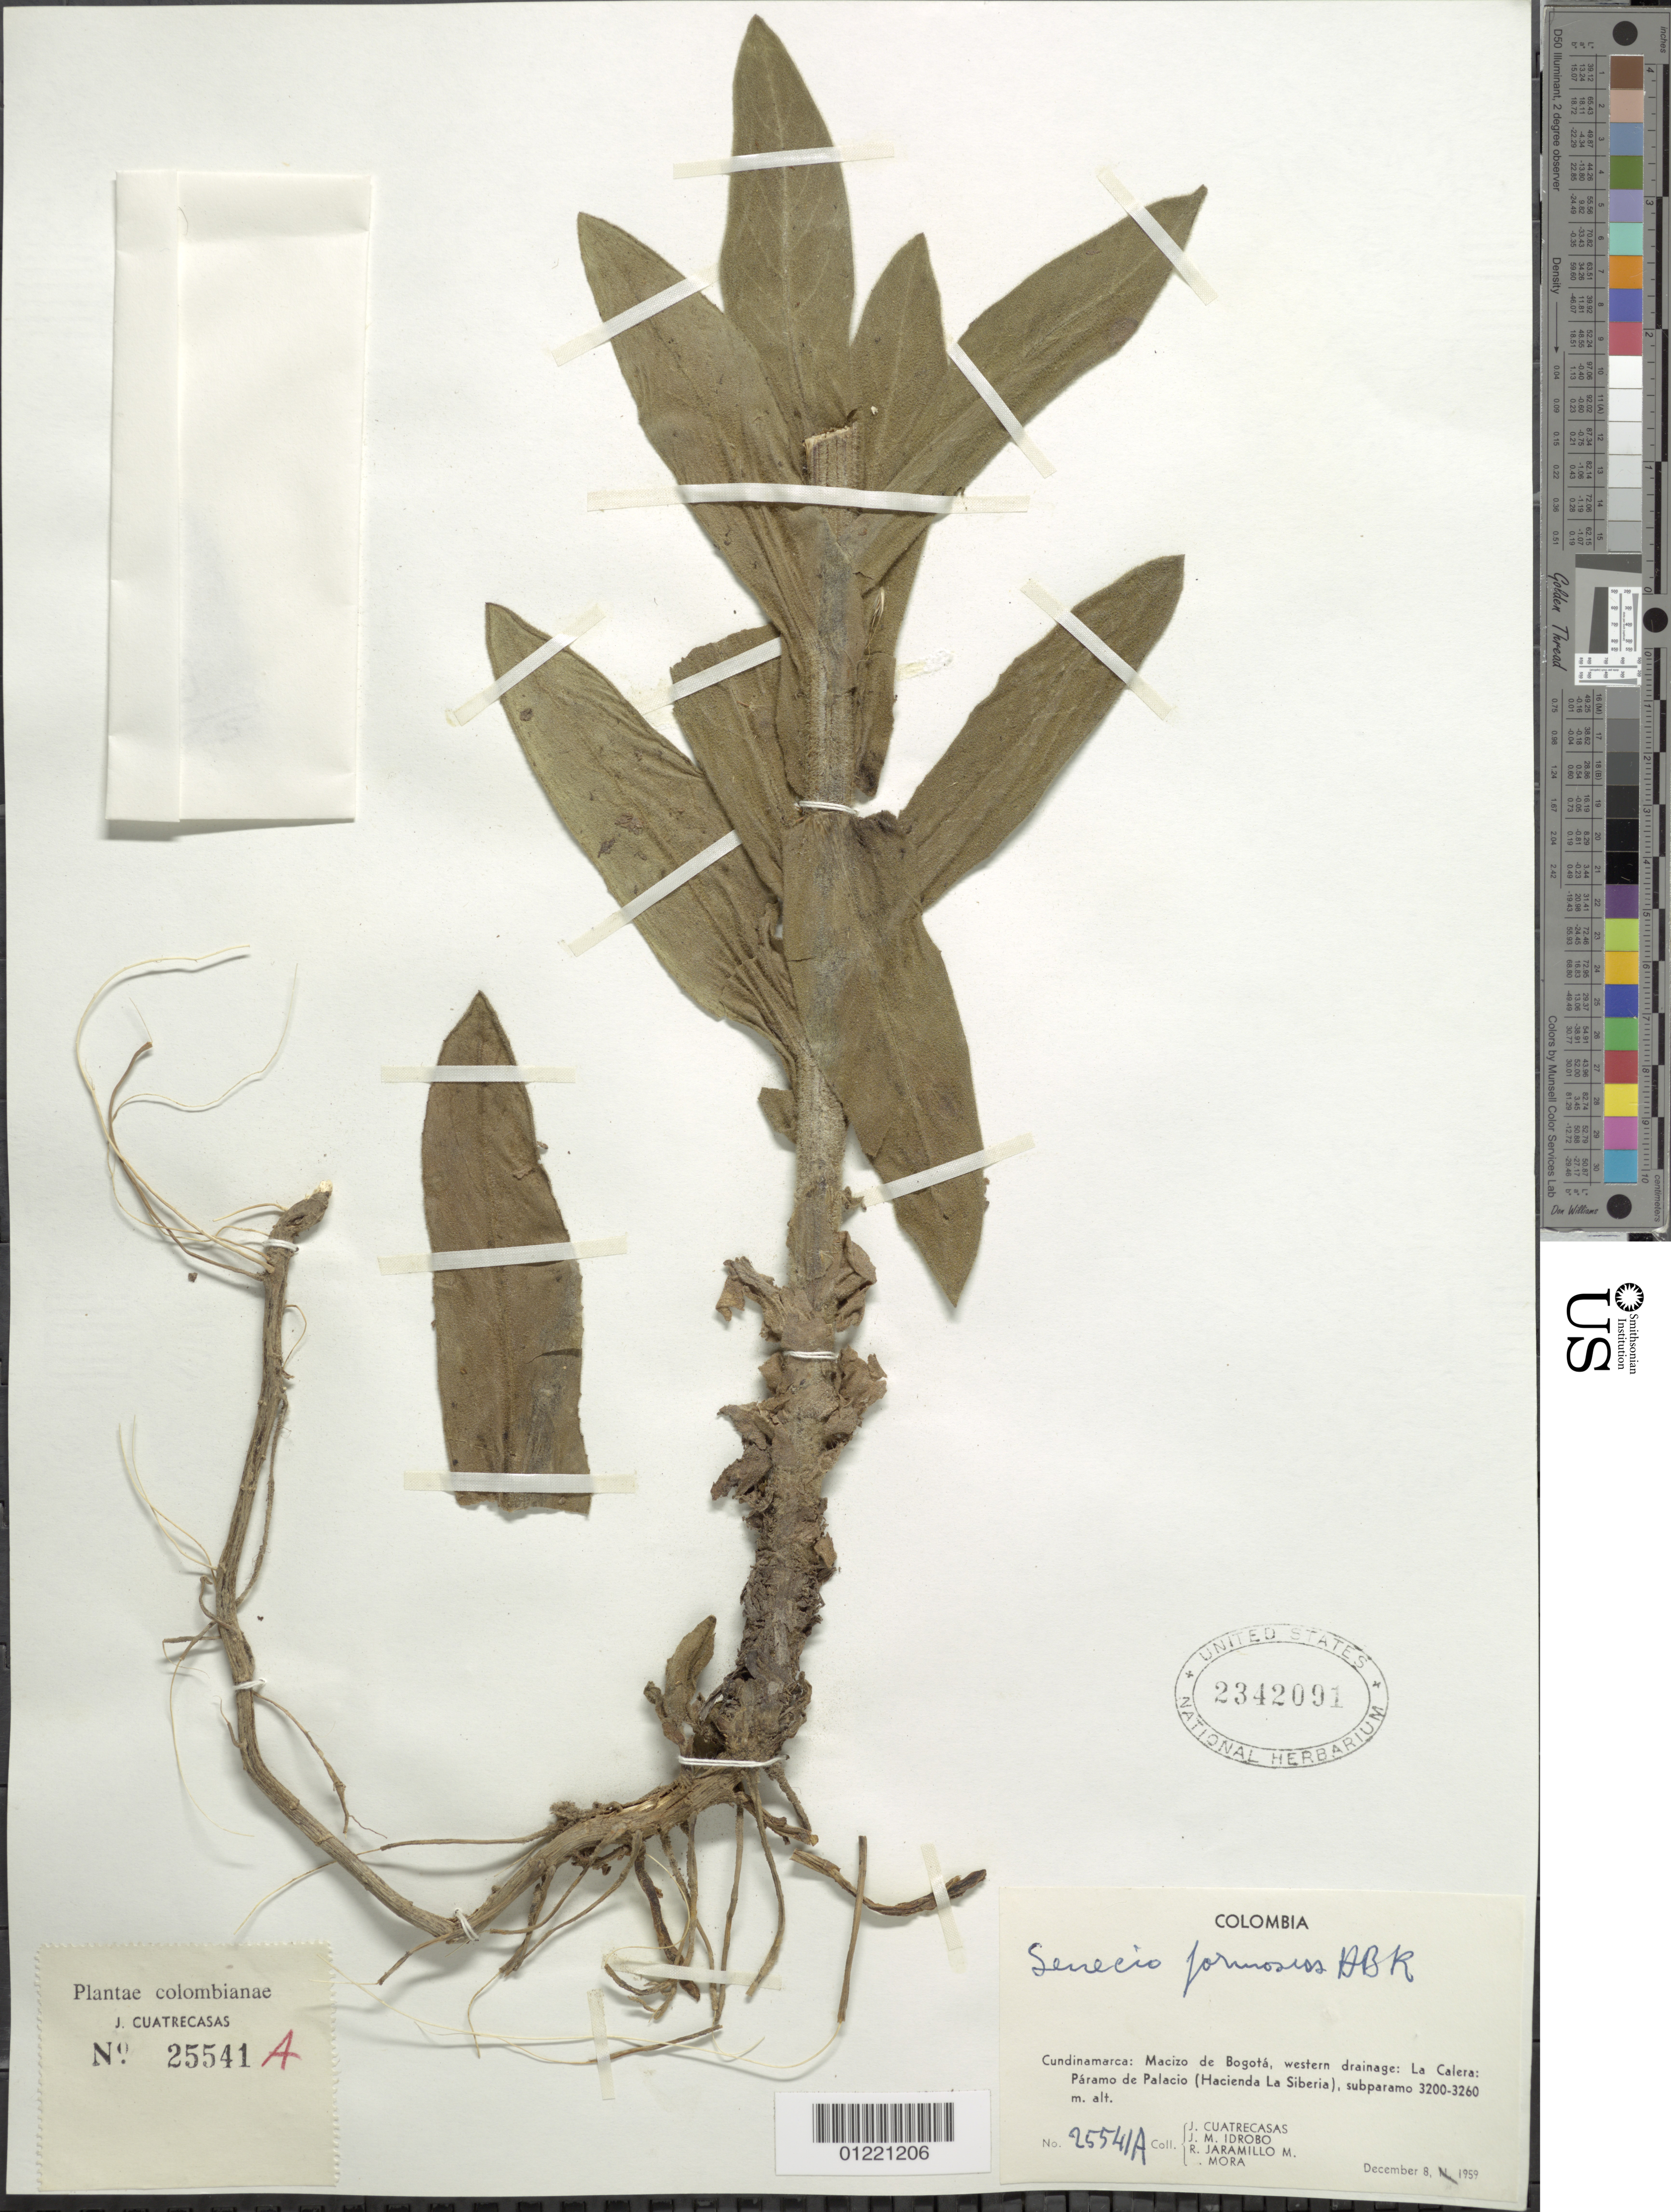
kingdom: Plantae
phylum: Tracheophyta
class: Magnoliopsida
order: Asterales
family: Asteraceae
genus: Senecio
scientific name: Senecio wedglacialis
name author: Cuatrec.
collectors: J. Cuatrecasas, J. M. Idrobo, R. Jaramillo M. & L. Mora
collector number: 25541A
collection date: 1959-12-08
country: Colombia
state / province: Cundinamarca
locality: Macizo de Bogota, western drainage: La Calera: Paramo de Palacio (Hacienda La Siberia), subparamo.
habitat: subparamo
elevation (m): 3200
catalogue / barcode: US 2342091